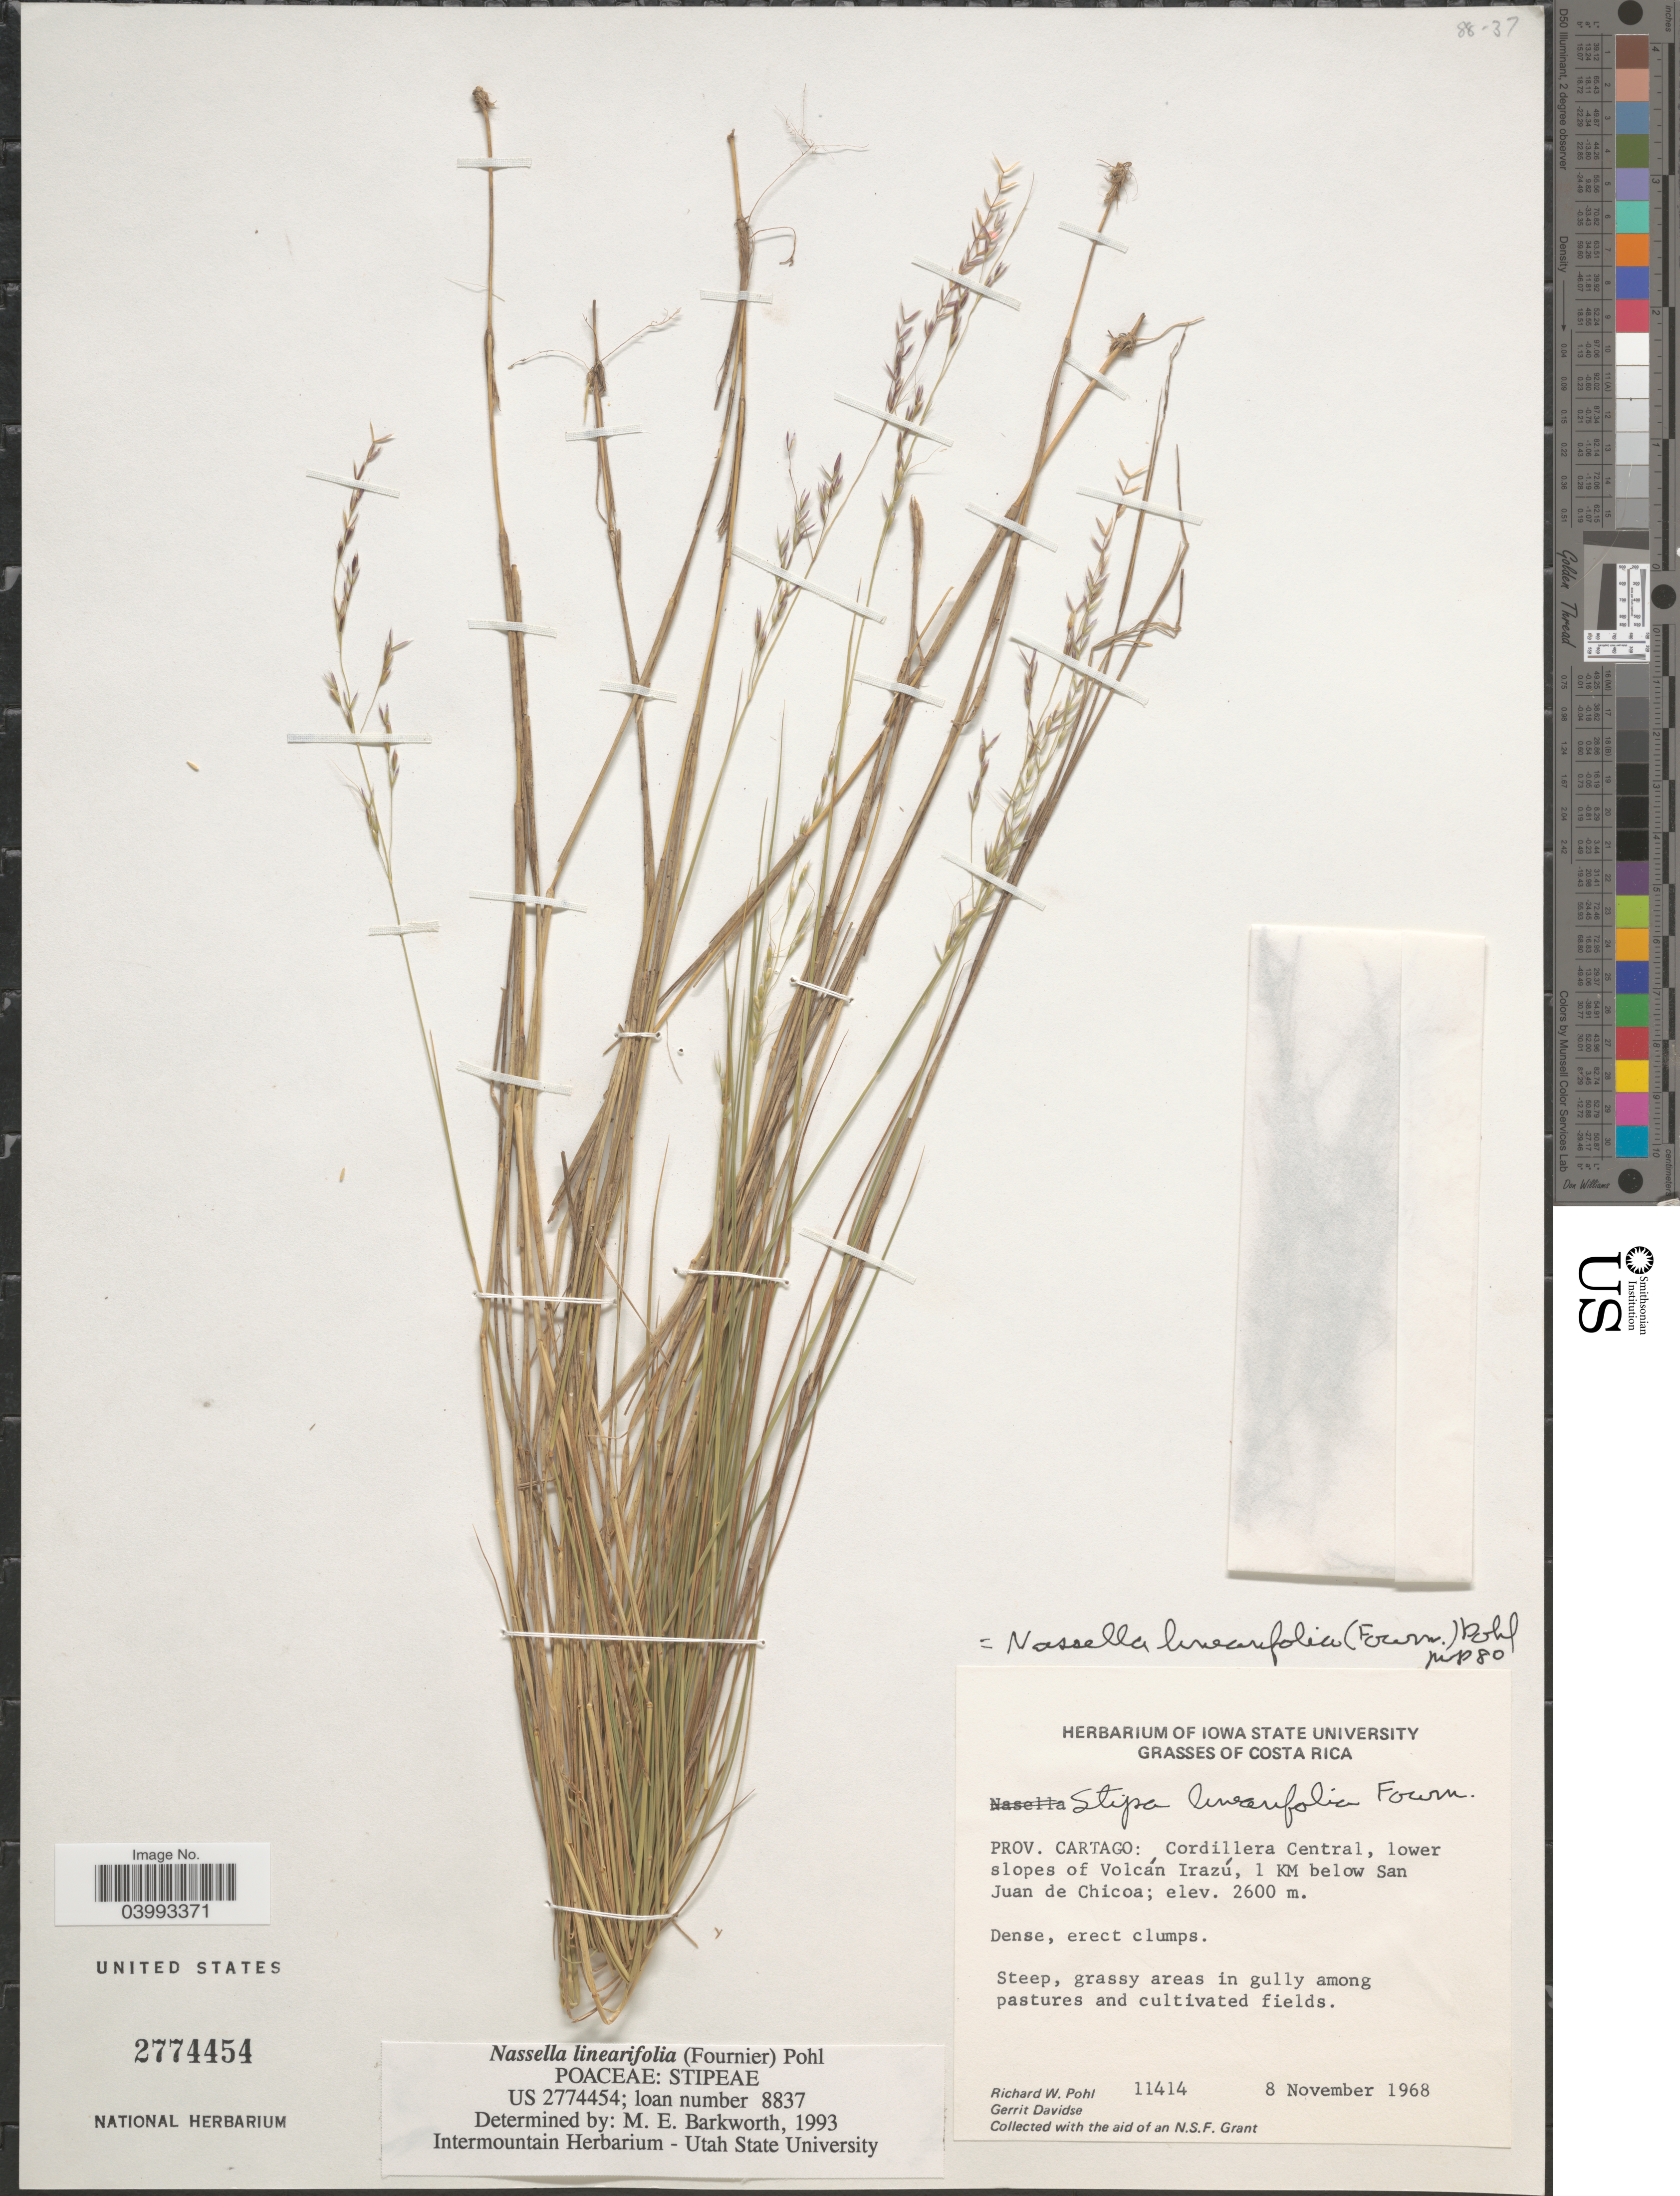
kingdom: Plantae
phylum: Tracheophyta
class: Liliopsida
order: Poales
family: Poaceae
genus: Nassella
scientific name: Nassella linearifolia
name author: (E. Fourn.) R.W. Pohl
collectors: R. W. Pohl & G. Davidse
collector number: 11414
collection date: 1968-11-08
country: Costa Rica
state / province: Cartago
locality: Cordillera Central, lower slopes of Volcán Irazú, 1 KM below San Juan de Chicoa.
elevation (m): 2600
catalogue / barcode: US 2774454